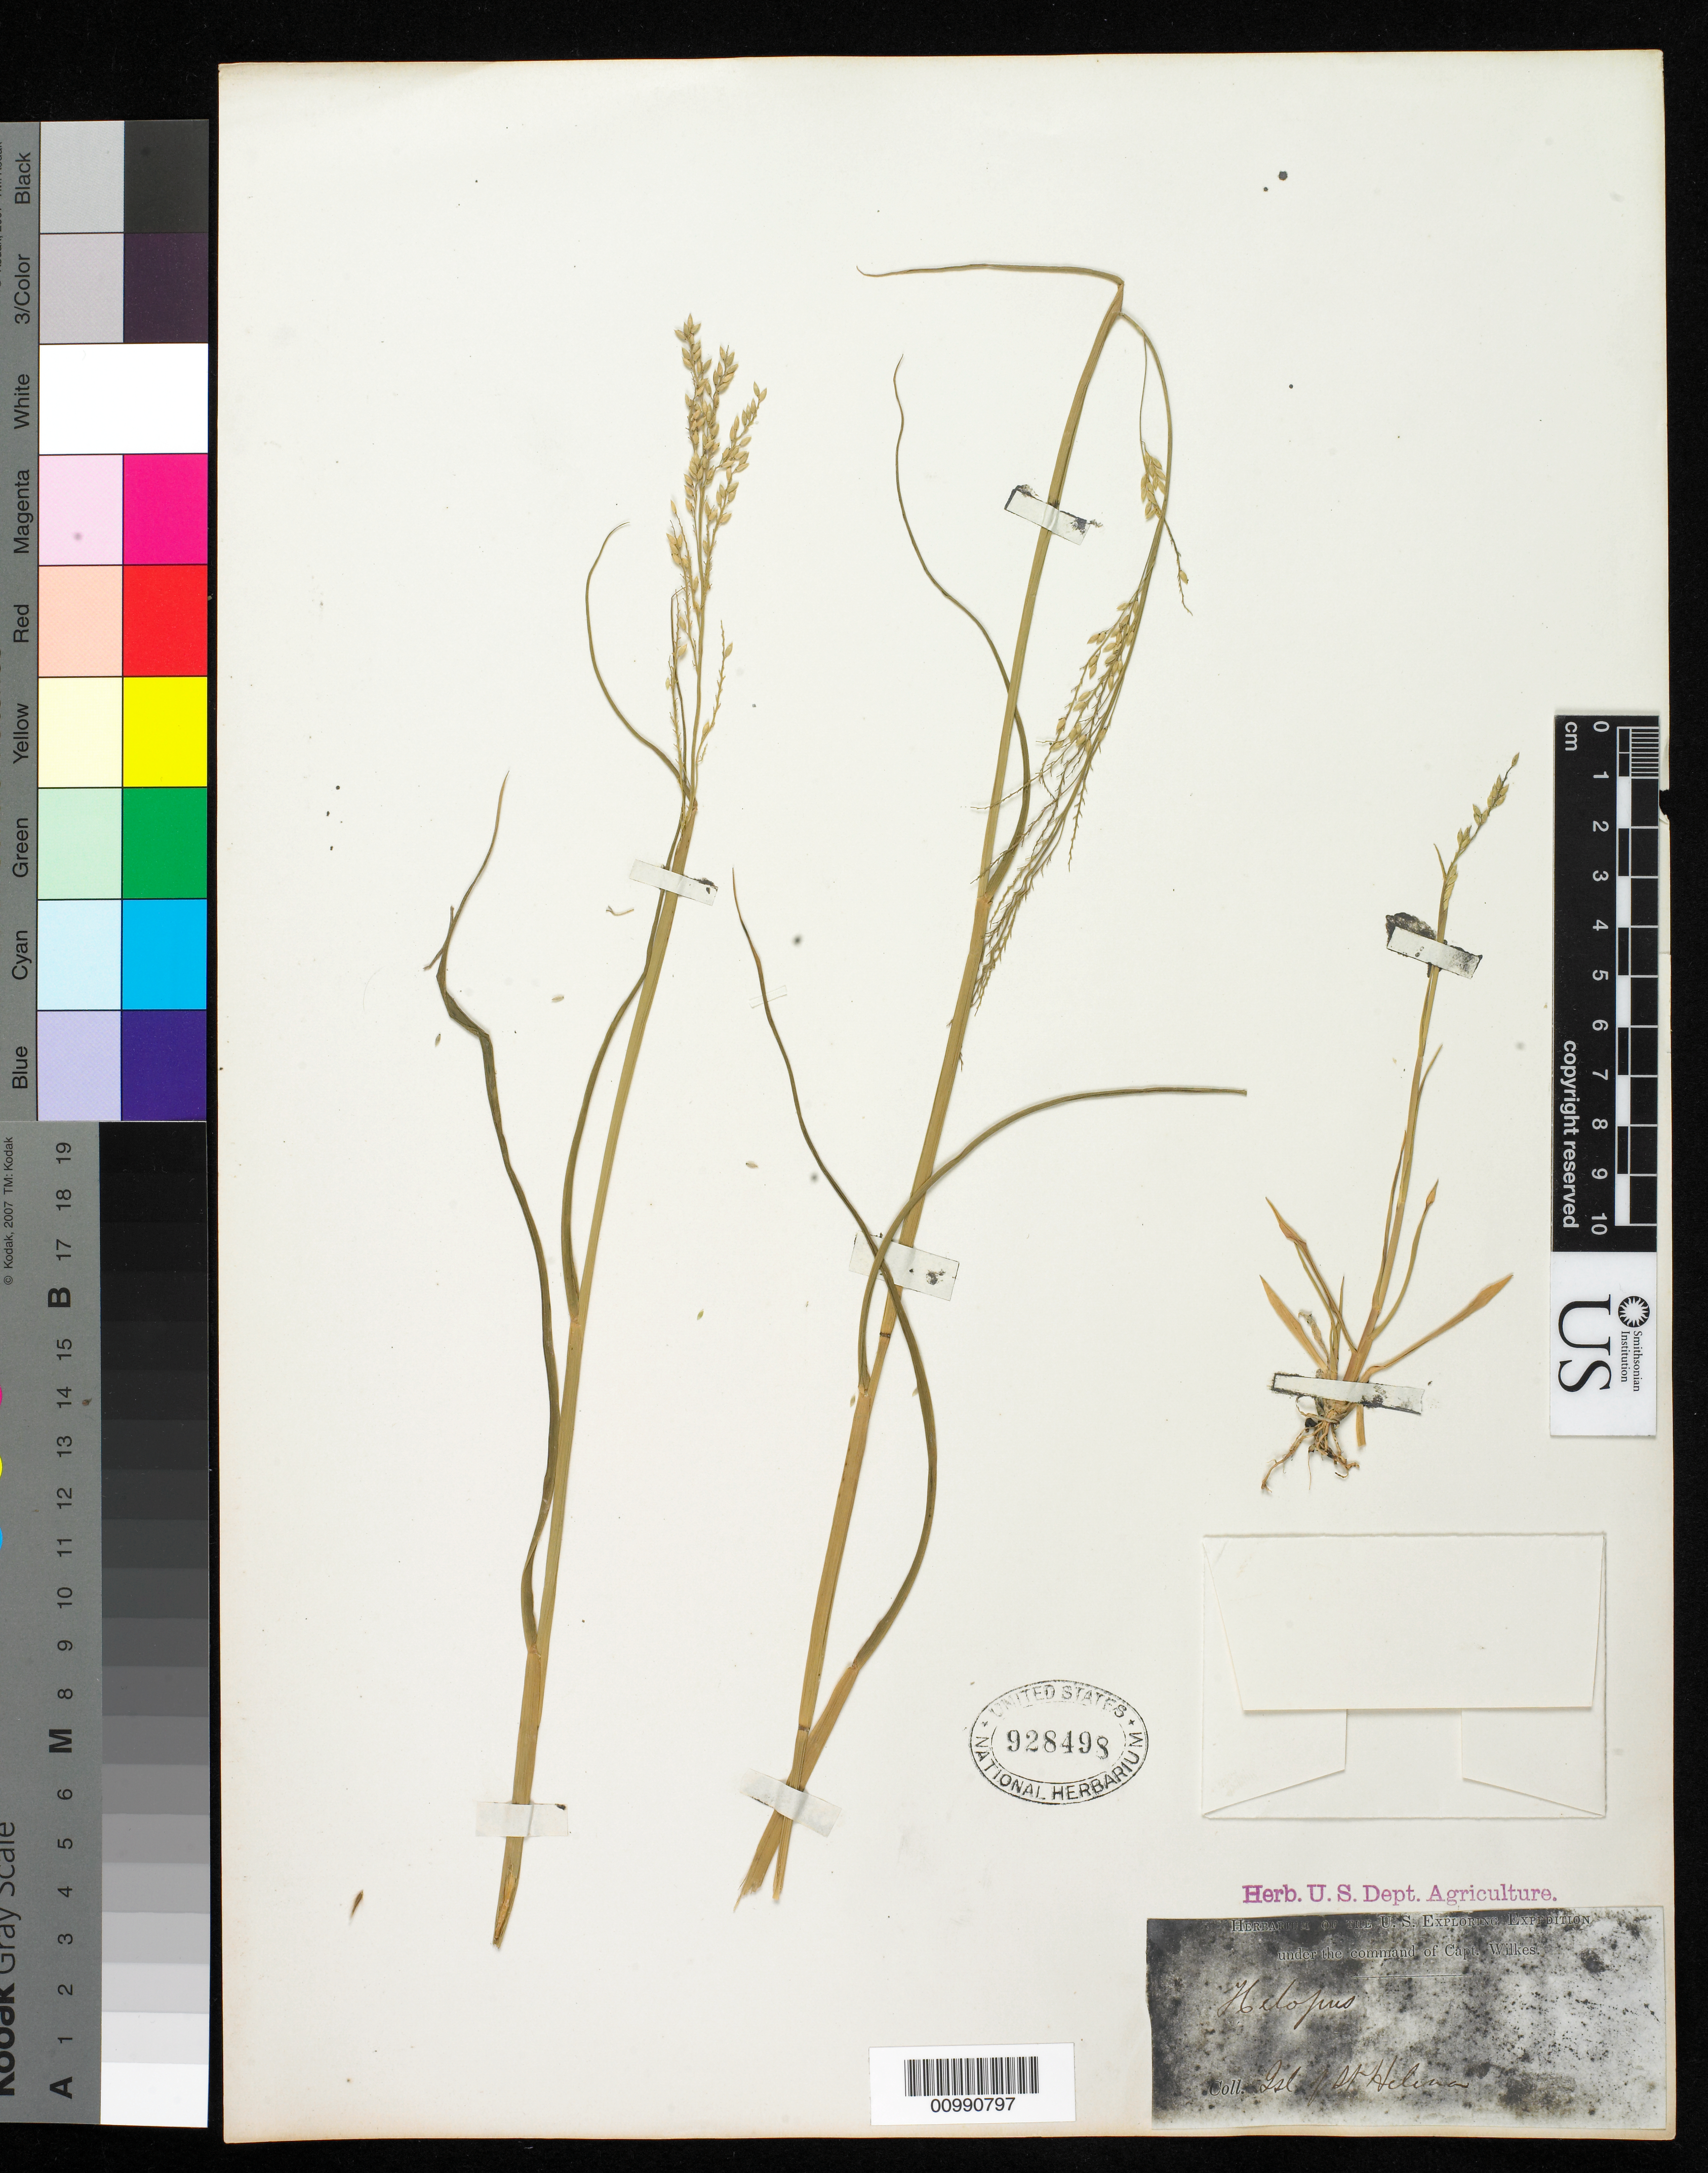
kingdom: Plantae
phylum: Tracheophyta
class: Liliopsida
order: Poales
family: Poaceae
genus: Eriochloa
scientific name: Eriochloa procera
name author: (Retz.) C.E. Hubb.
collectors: Wilkes Explor. Exped.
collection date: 1838/1842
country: St. Helena Islands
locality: Isl of St. Helena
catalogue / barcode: US 928498